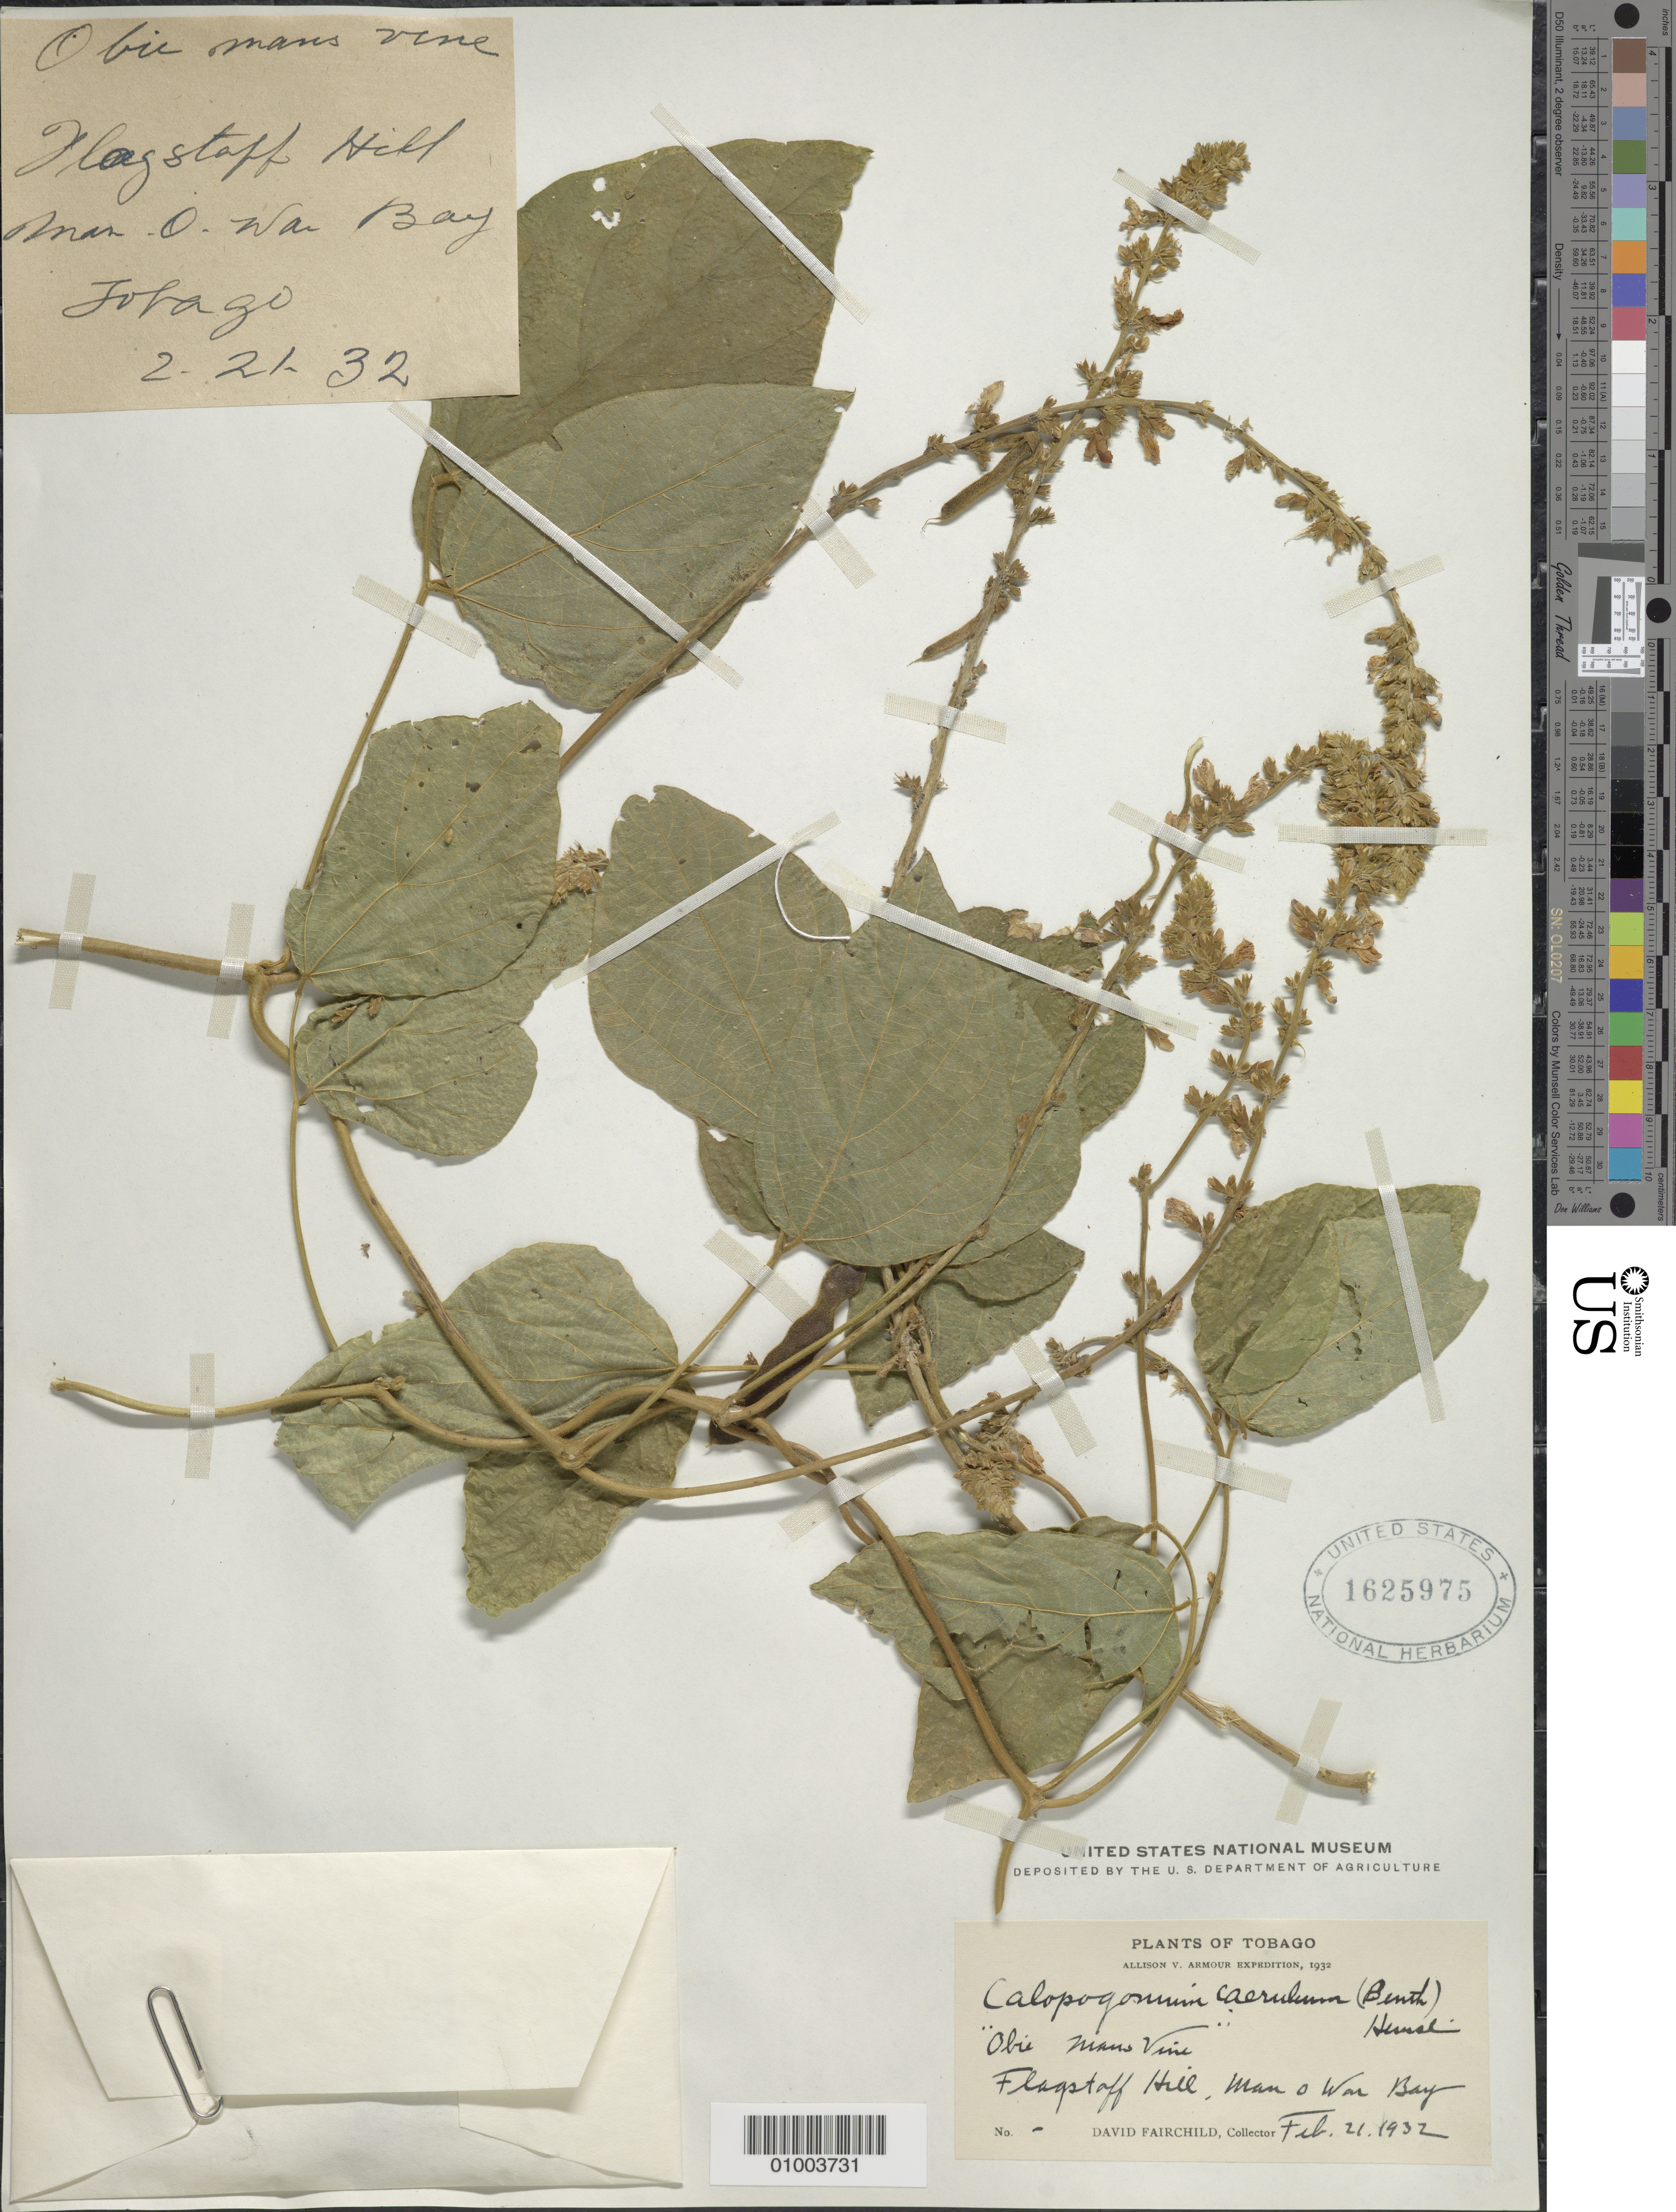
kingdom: Plantae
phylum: Tracheophyta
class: Magnoliopsida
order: Fabales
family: Fabaceae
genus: Calopogonium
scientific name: Calopogonium caeruleum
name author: (Benth.) C. Wright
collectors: D. Fairchild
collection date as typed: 21 Feb 1932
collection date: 1932-02-21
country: Trinidad and Tobago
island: Tobago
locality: Flagstaff Hill, Man o War Bay.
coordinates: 0 N, 0 E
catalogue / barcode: US 1625975